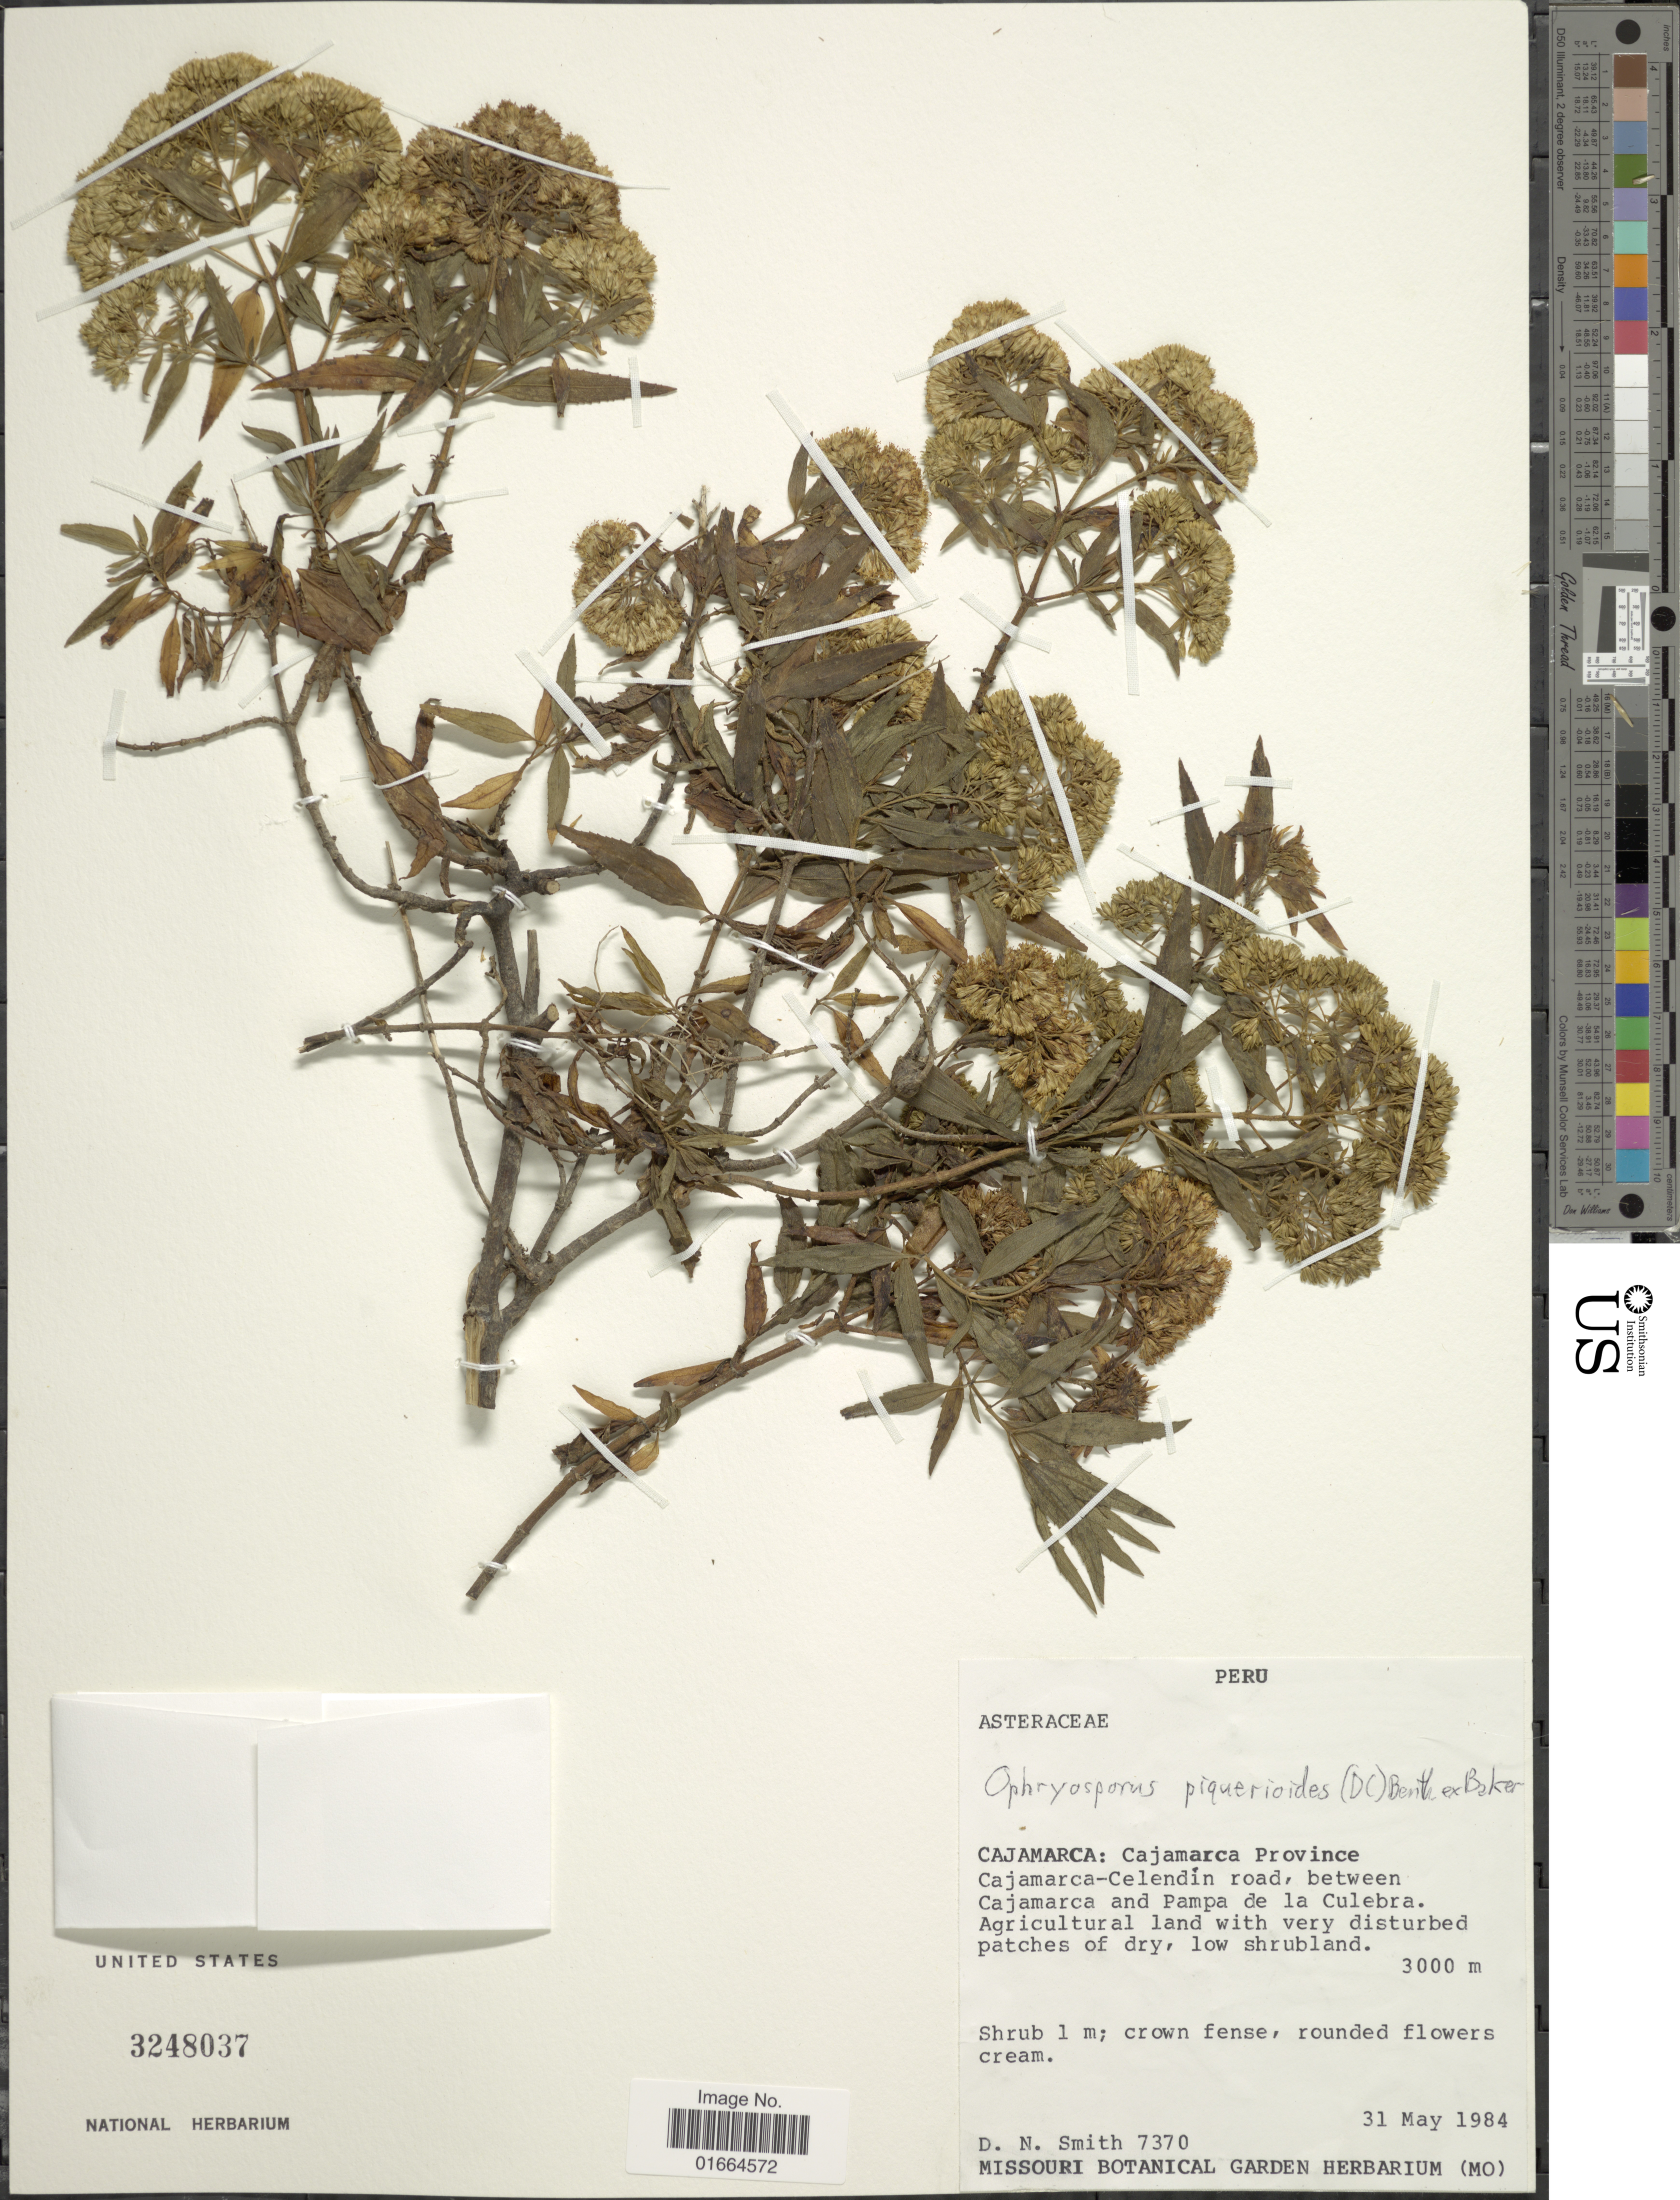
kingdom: Plantae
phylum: Tracheophyta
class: Magnoliopsida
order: Asterales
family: Asteraceae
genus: Ophryosporus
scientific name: Ophryosporus chilca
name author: (Kunth) Hieron.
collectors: D. Smith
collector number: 7370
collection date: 1984-05-31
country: Peru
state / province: Cajamarca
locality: Cajamarca: Cajamarca Province, Cajamarca-Celendin road, between Cajamarca and Pampa de la Culebra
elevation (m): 3000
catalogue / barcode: US 3248037